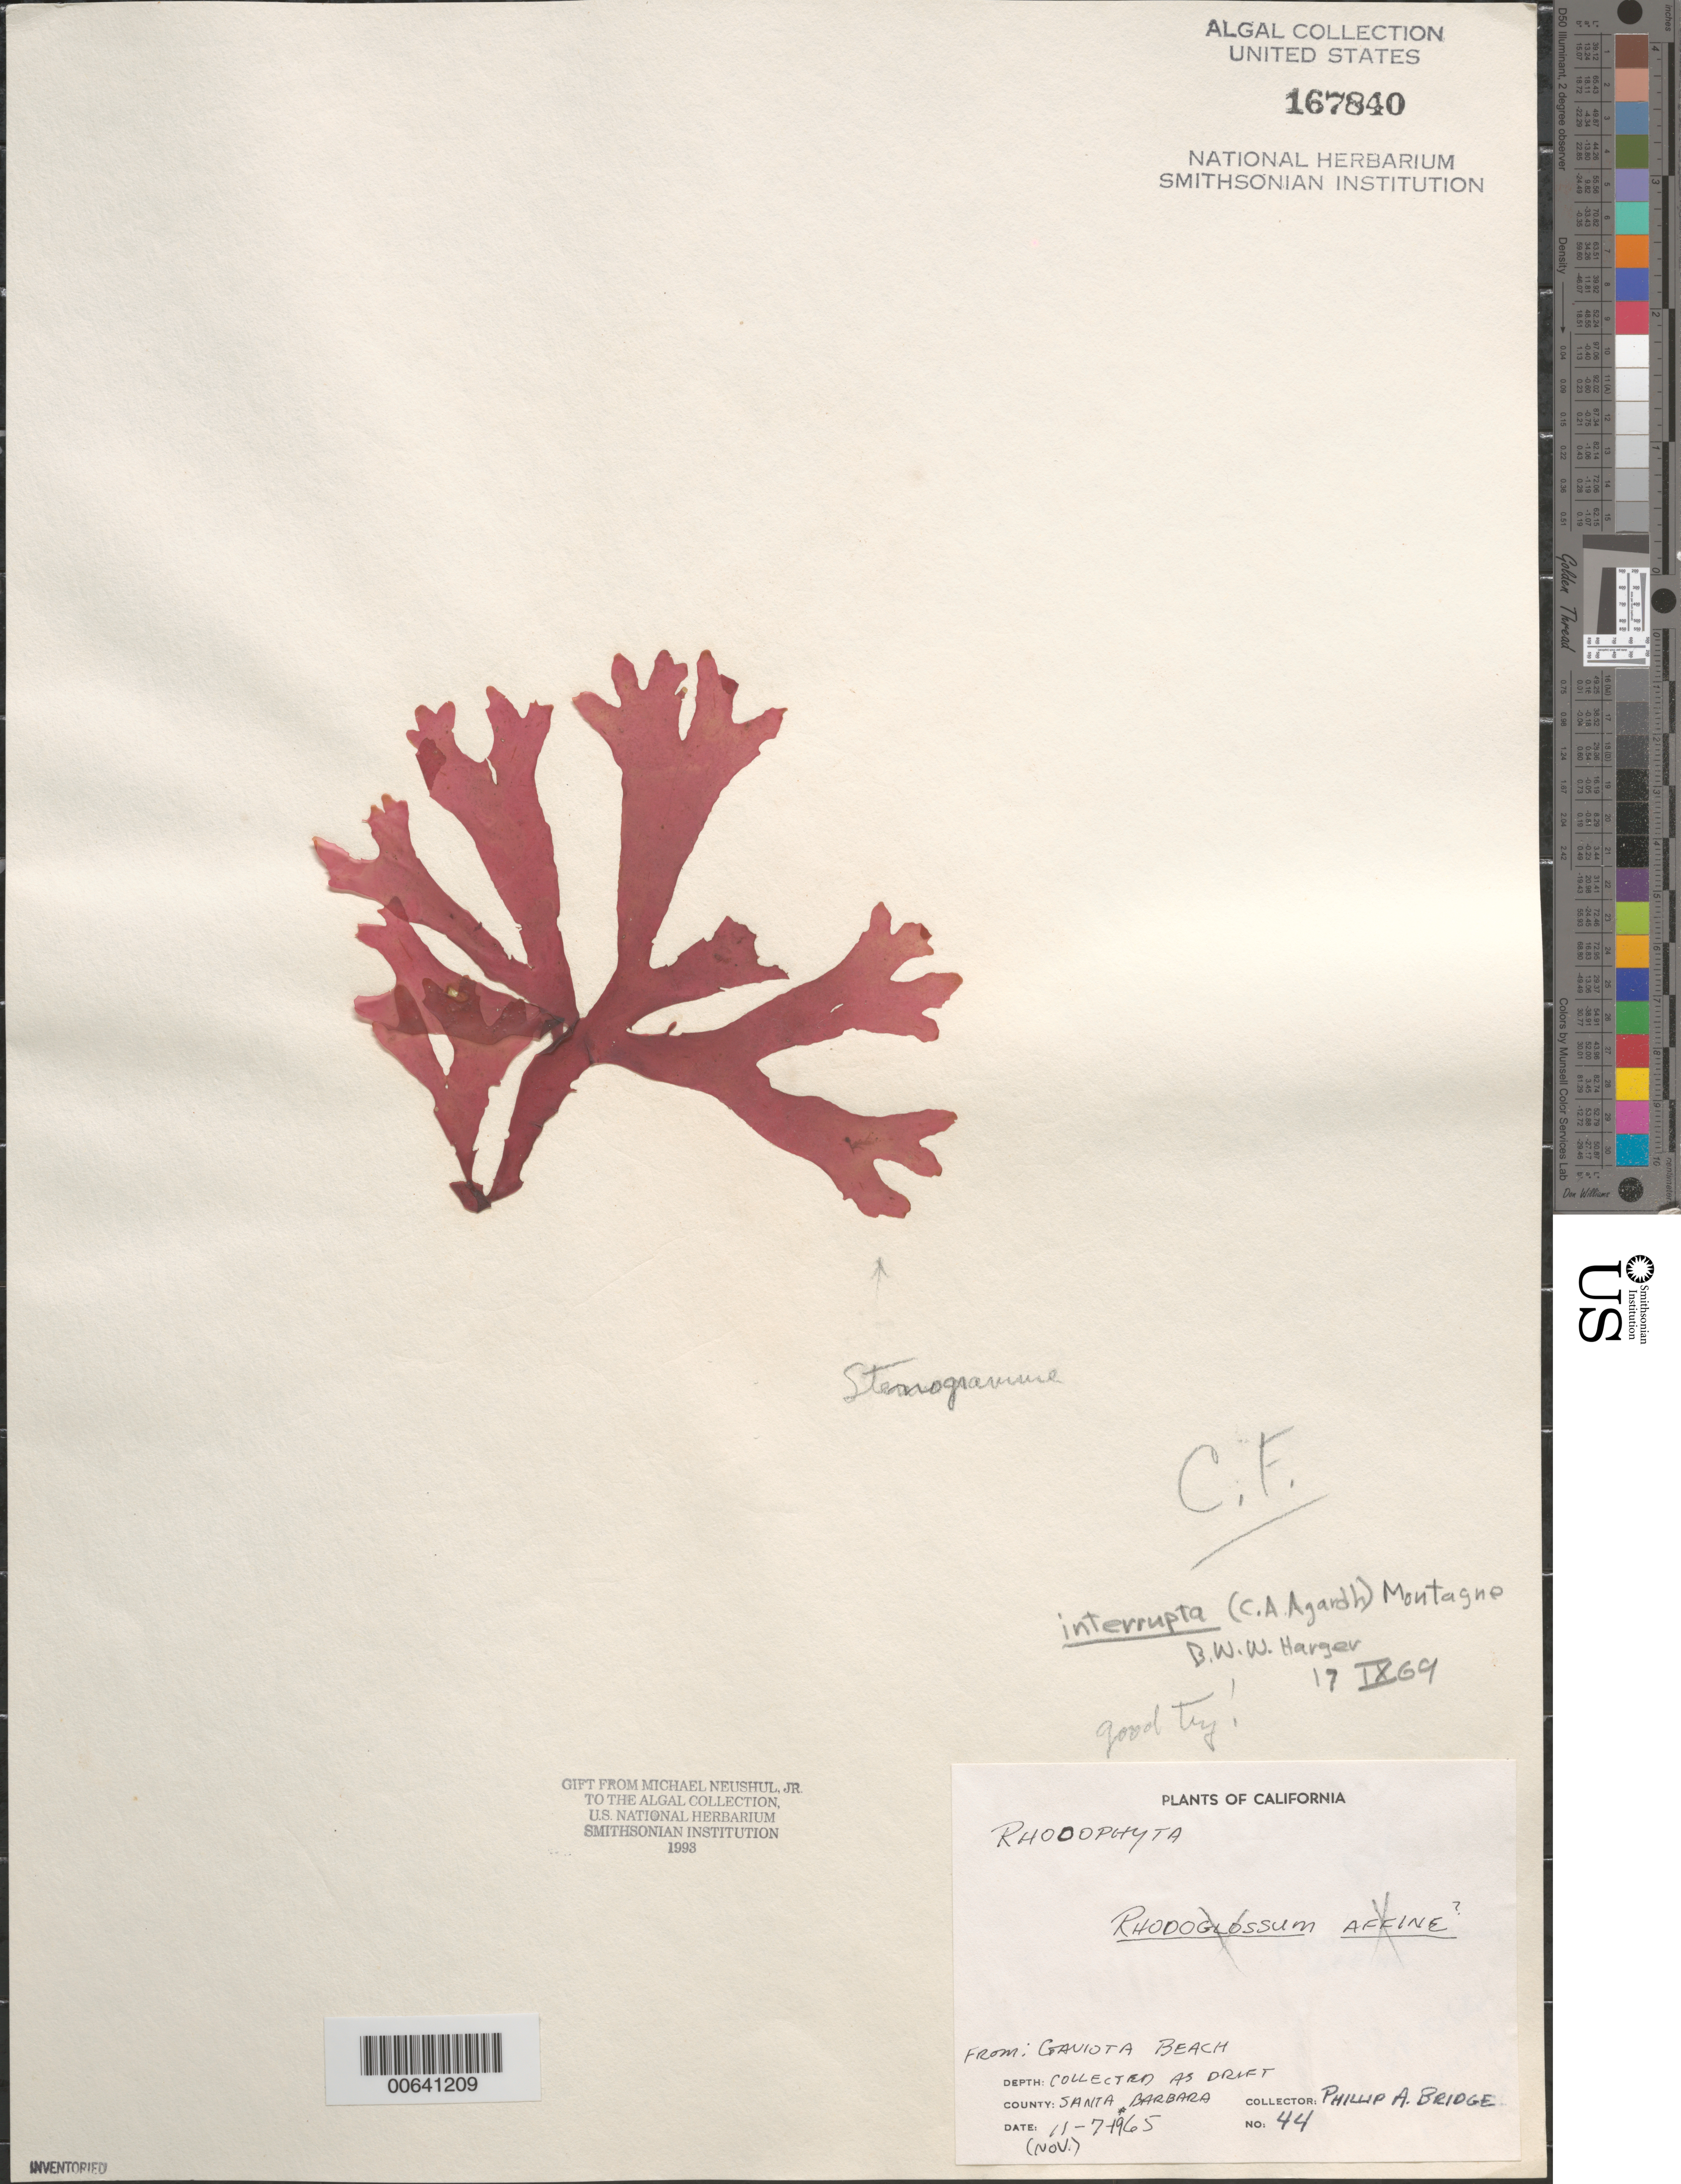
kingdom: Plantae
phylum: Rhodophyta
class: Florideophyceae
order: Gigartinales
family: Phyllophoraceae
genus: Stenogramma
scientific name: Stenogramma interruptum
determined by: Harger, B. W. W.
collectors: P. Bridge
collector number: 44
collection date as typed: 07 Nov 1965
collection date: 1965-11-07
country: United States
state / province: California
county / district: Santa Barbara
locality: Gaviota Beach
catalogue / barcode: US 167840